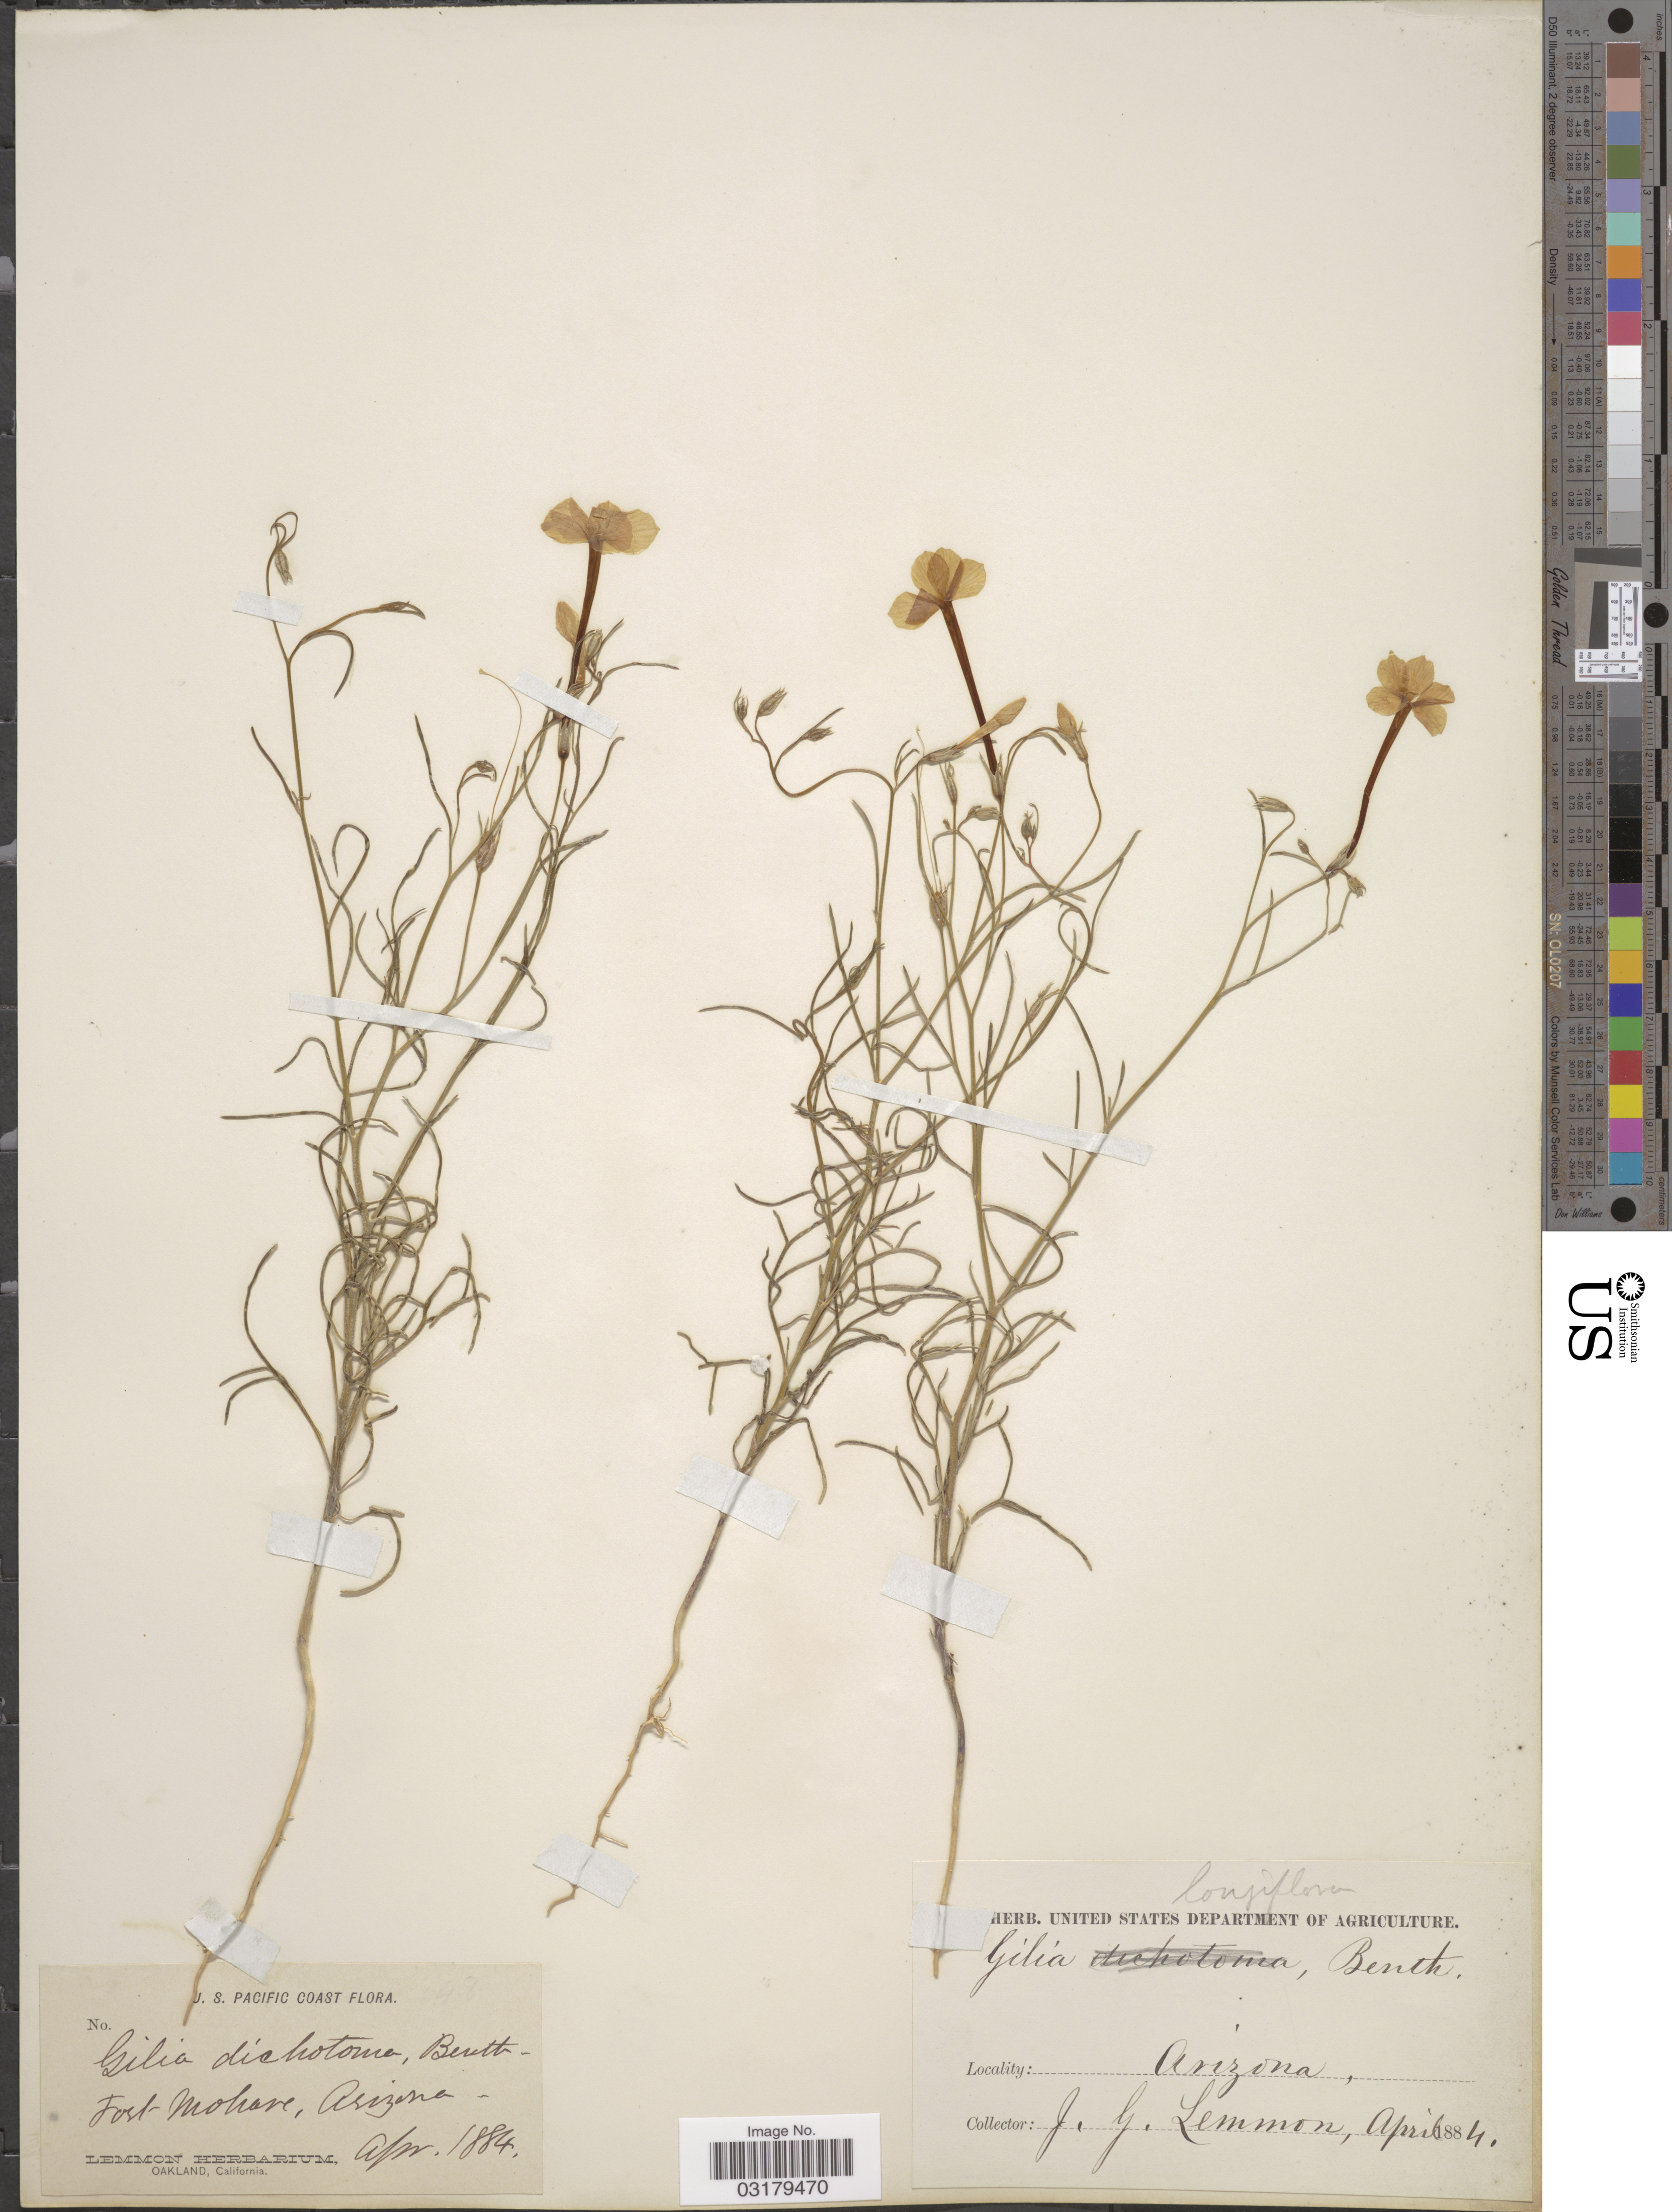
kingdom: Plantae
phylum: Tracheophyta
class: Magnoliopsida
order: Ericales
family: Polemoniaceae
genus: Ipomopsis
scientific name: Ipomopsis longiflora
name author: (Torr.) V.E. Grant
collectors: J. Lemmon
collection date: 1884-04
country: United States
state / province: Arizona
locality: U.S. Pacific Coast. Fort Mohave.